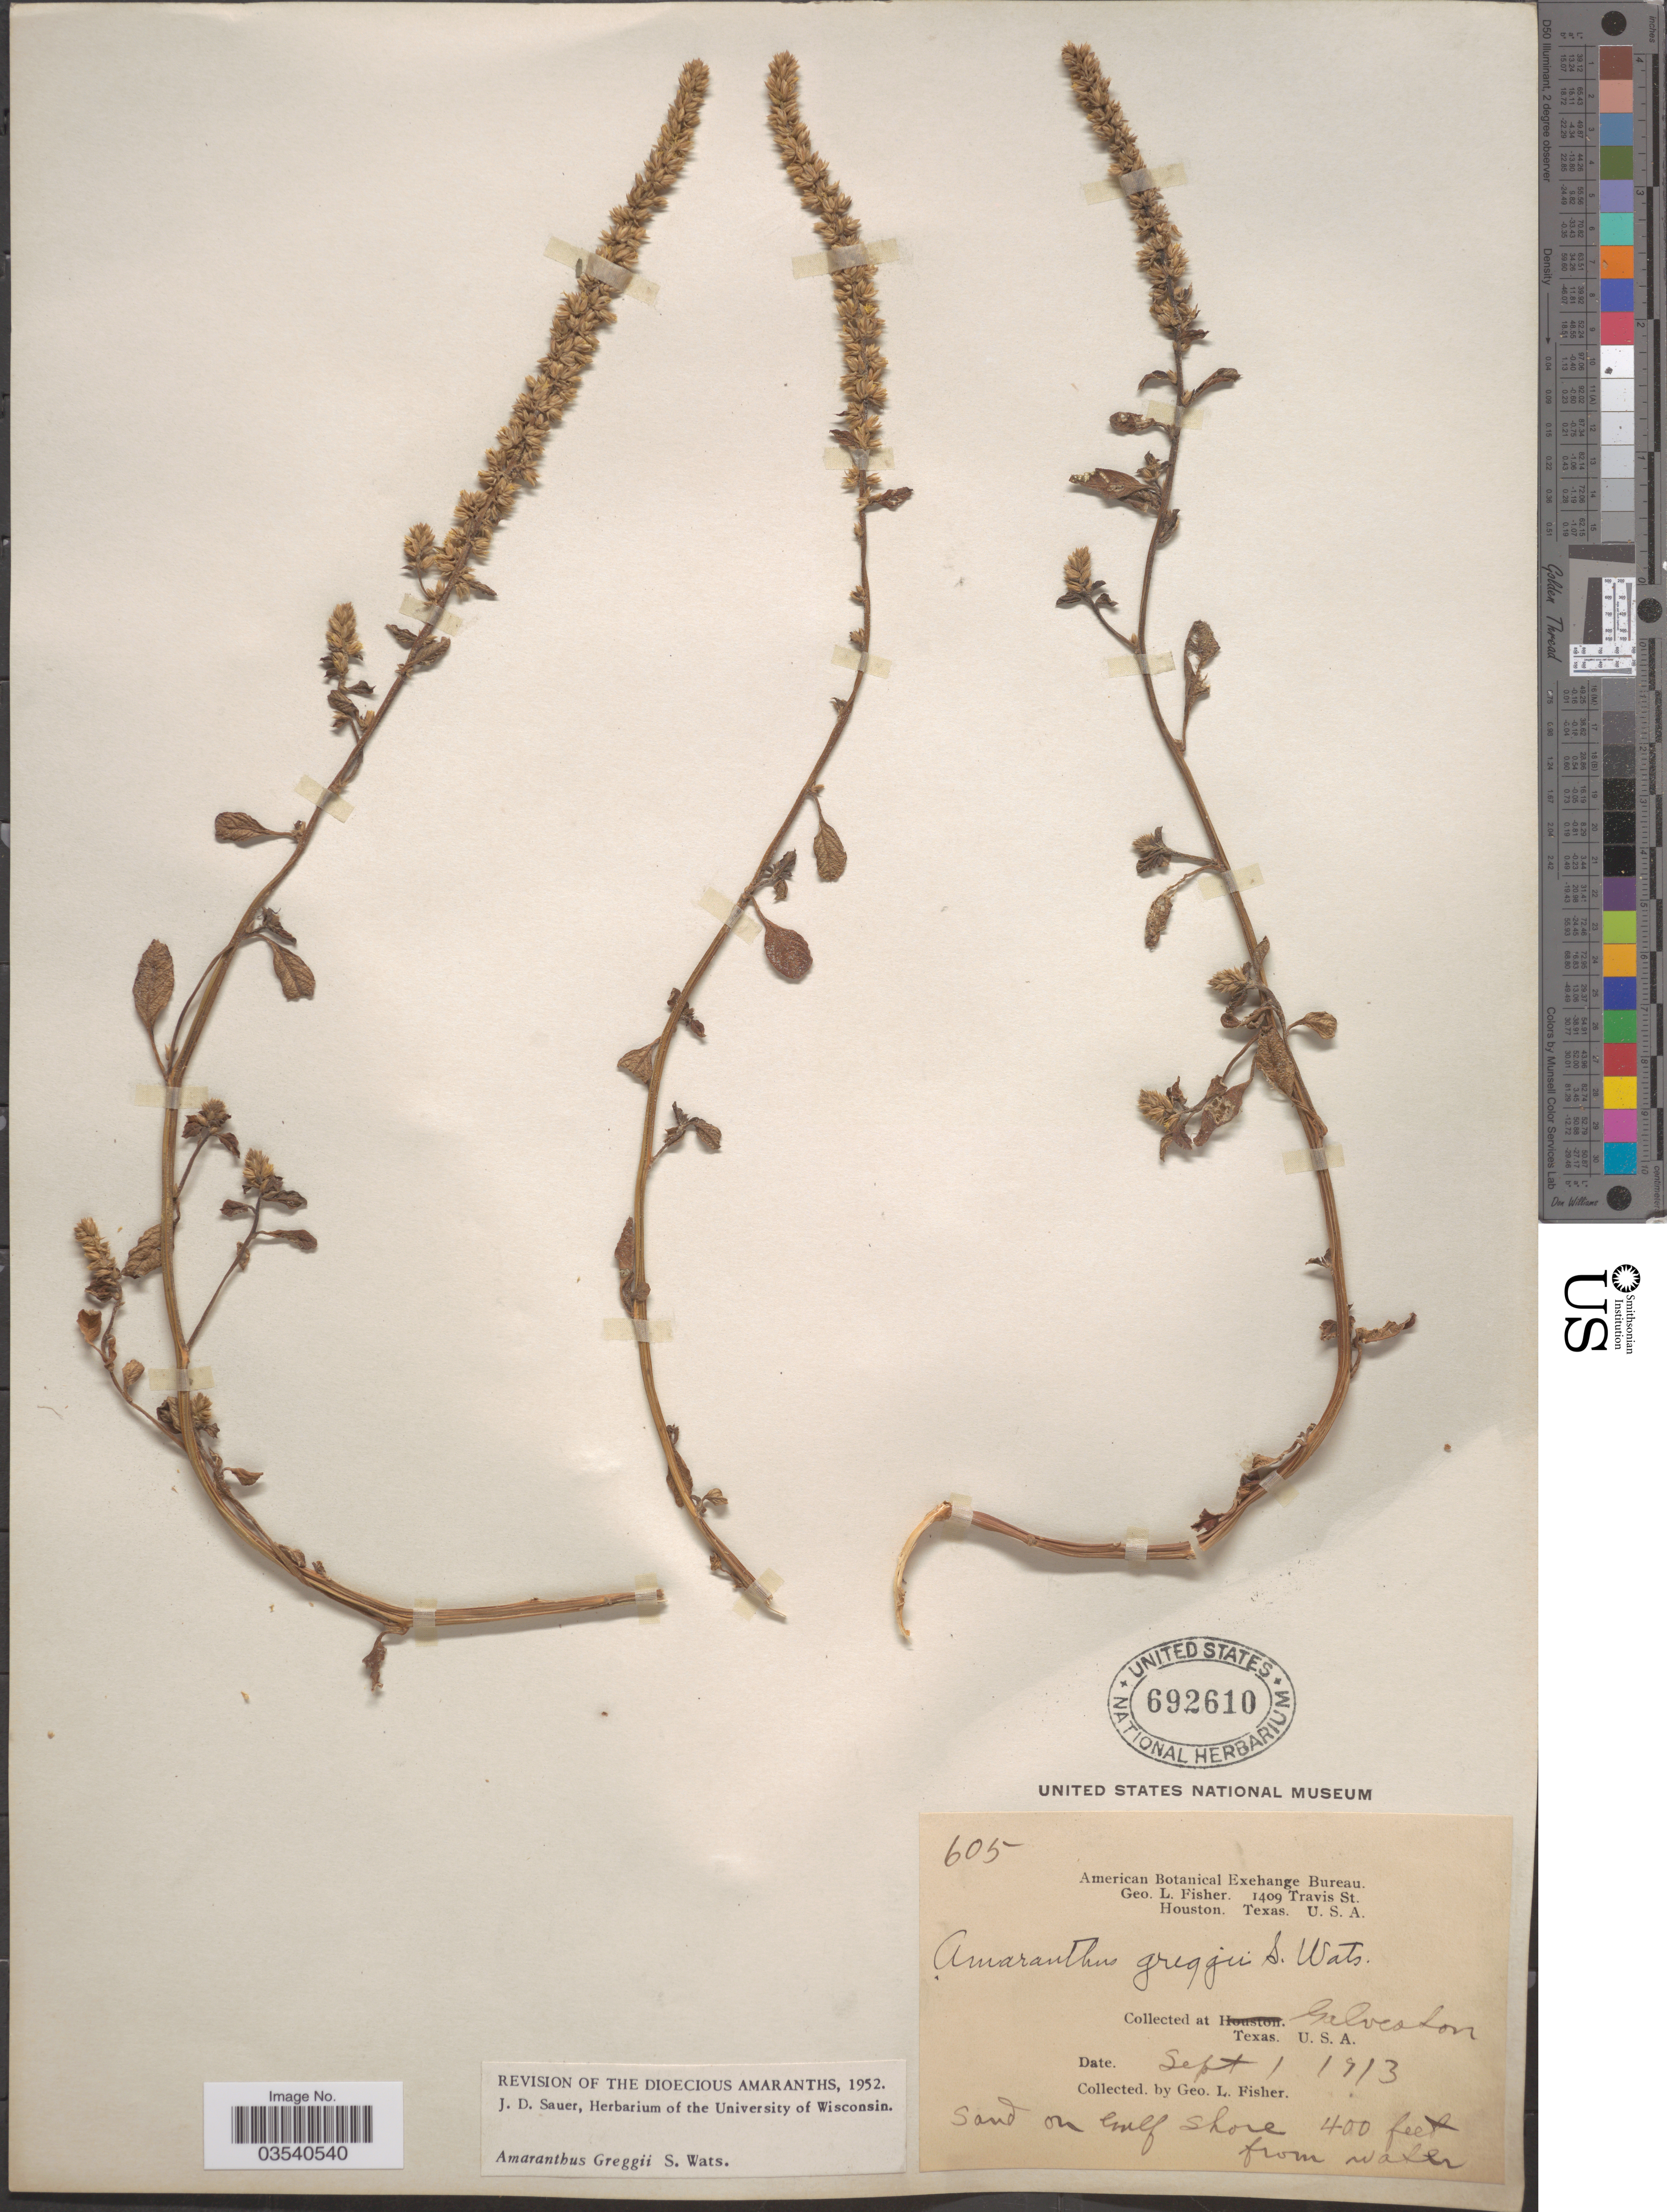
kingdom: Plantae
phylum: Tracheophyta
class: Magnoliopsida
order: Caryophyllales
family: Amaranthaceae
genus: Amaranthus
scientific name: Amaranthus greggii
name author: S. Watson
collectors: G. L. Fisher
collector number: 605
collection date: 1913-09-01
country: United States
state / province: Texas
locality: Galveston. Sand on Gulf Shore.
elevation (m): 122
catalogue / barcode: US 692610